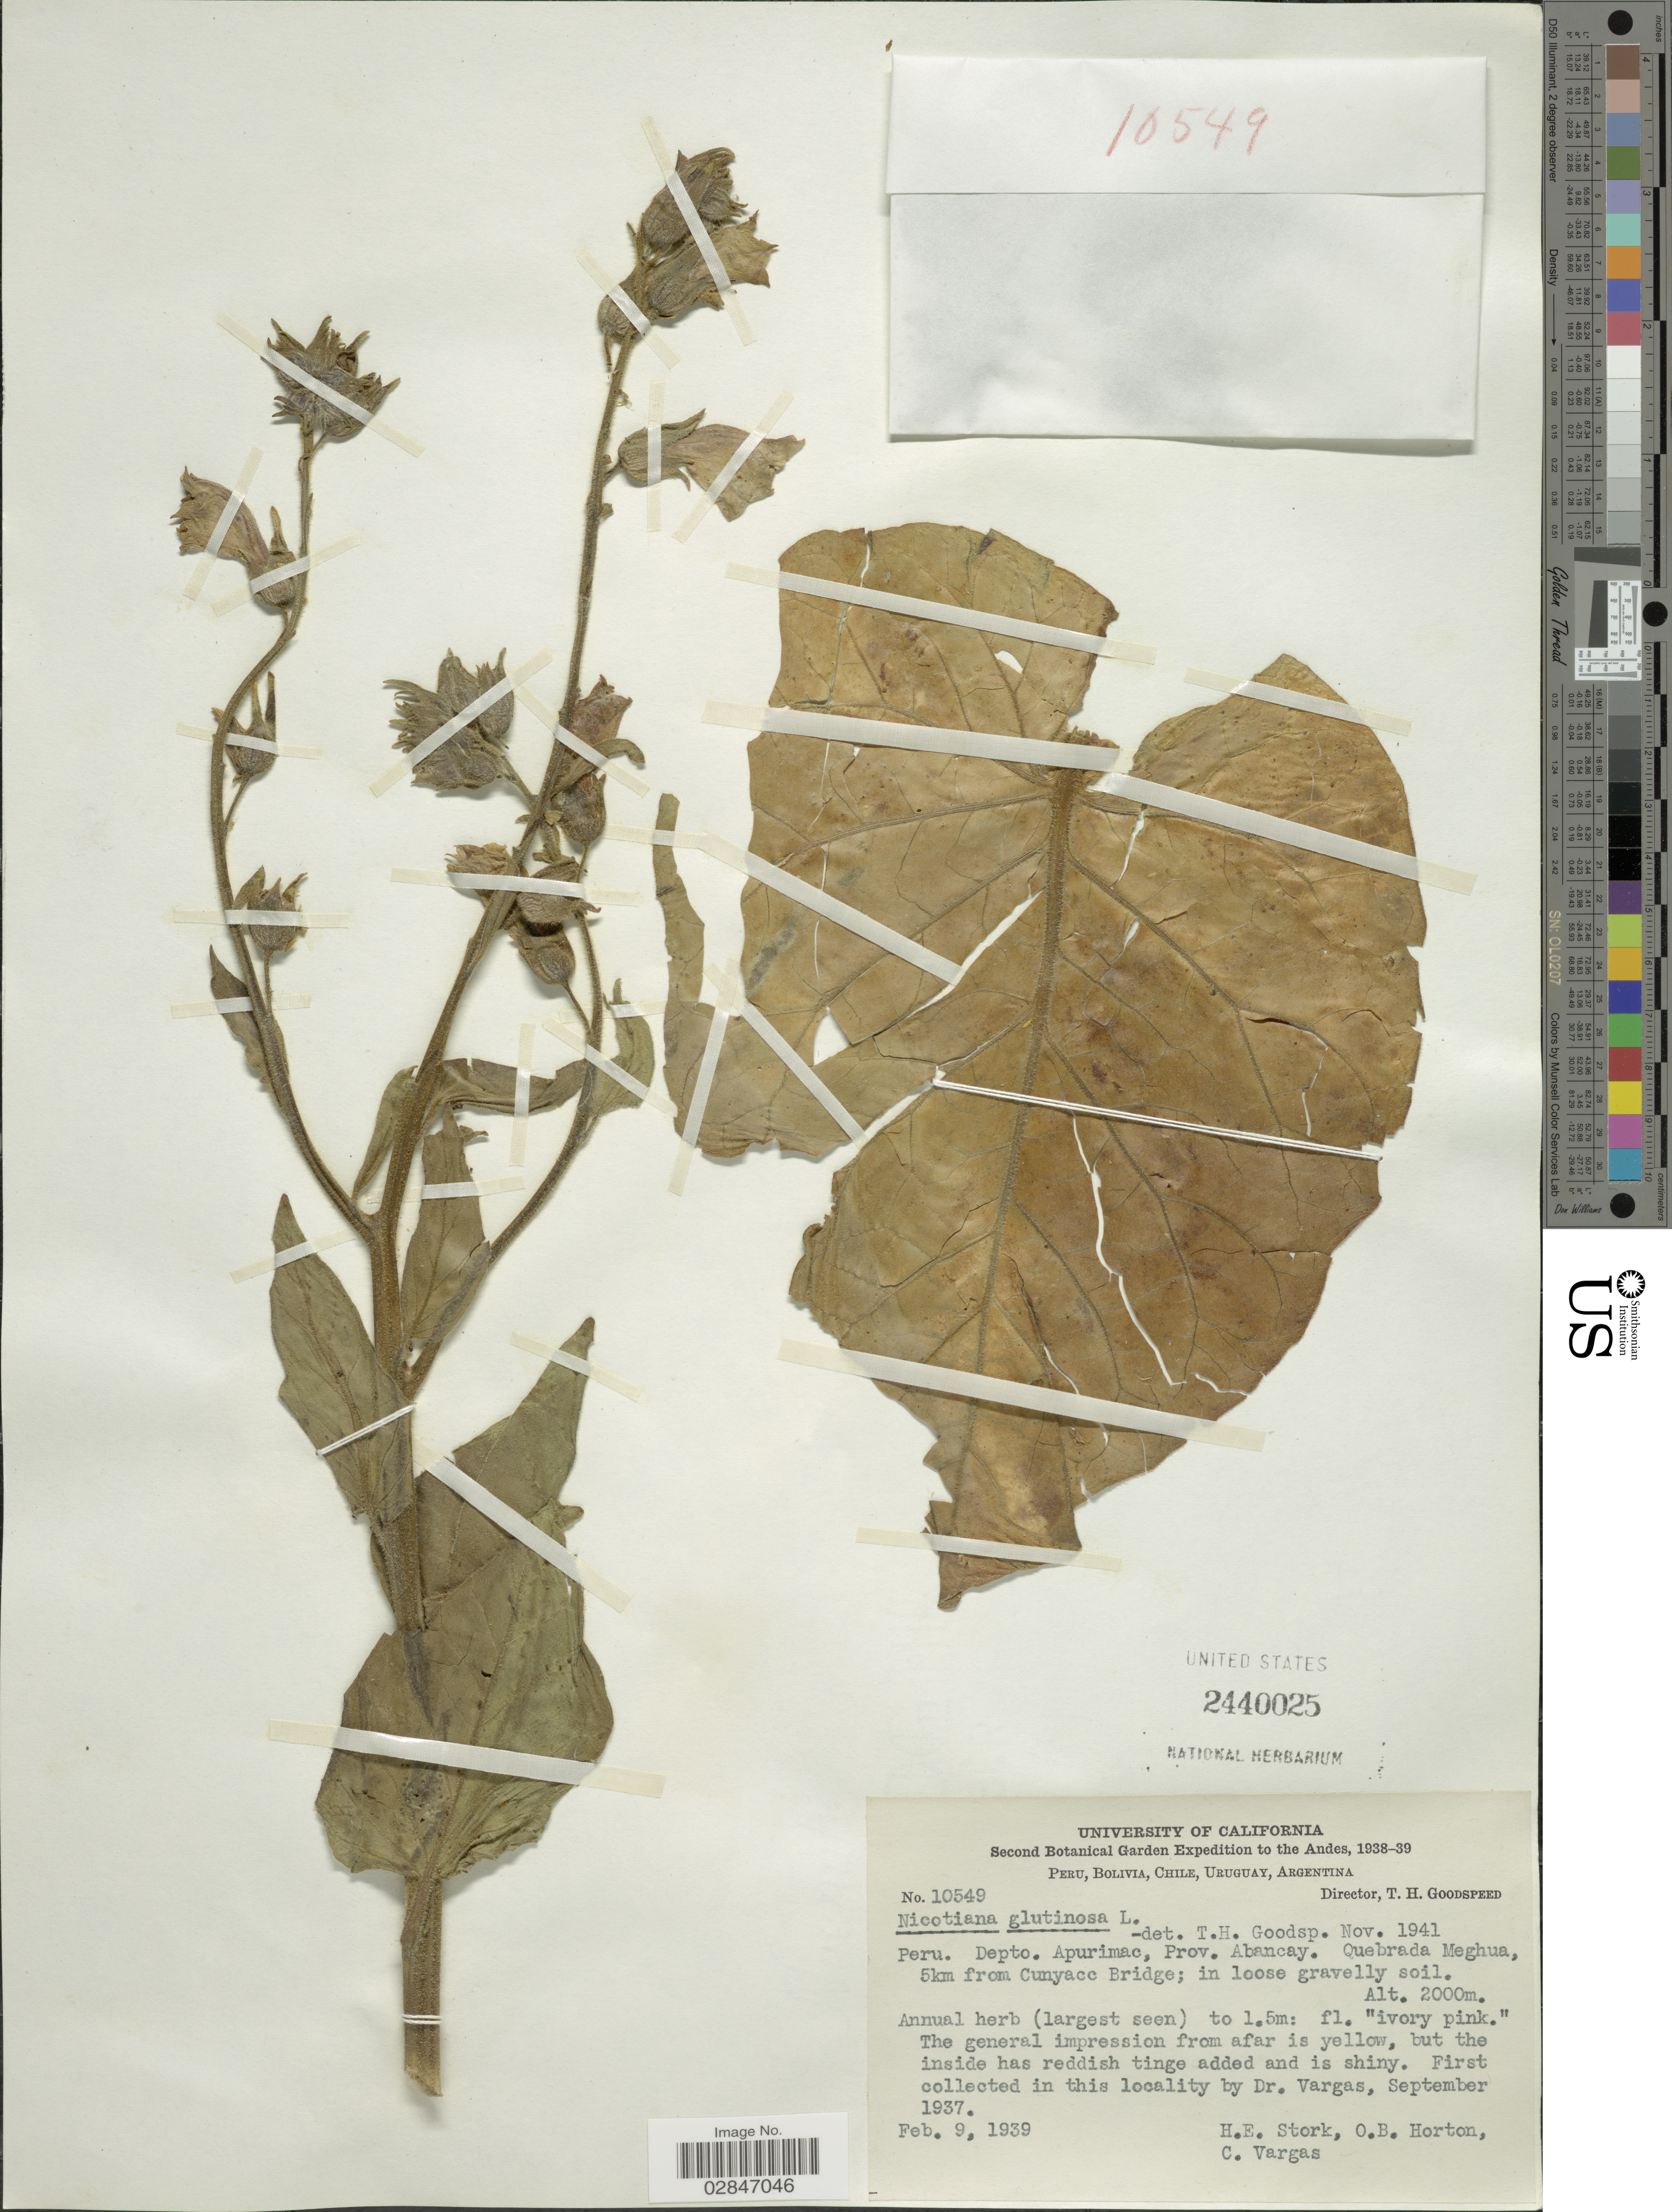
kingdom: Plantae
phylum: Tracheophyta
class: Magnoliopsida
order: Solanales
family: Solanaceae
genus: Nicotiana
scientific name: Nicotiana glutinosa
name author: L.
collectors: H. E. Stork, O. B. Horton & C. Vargas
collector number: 10549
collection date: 1939-02-09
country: Peru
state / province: Apurímac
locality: The Andes, Depto. Apurimac, Prov. Abancay, Quebrada Meghua, 5km from Cunyacc Bridge.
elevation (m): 2000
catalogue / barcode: US 2440025